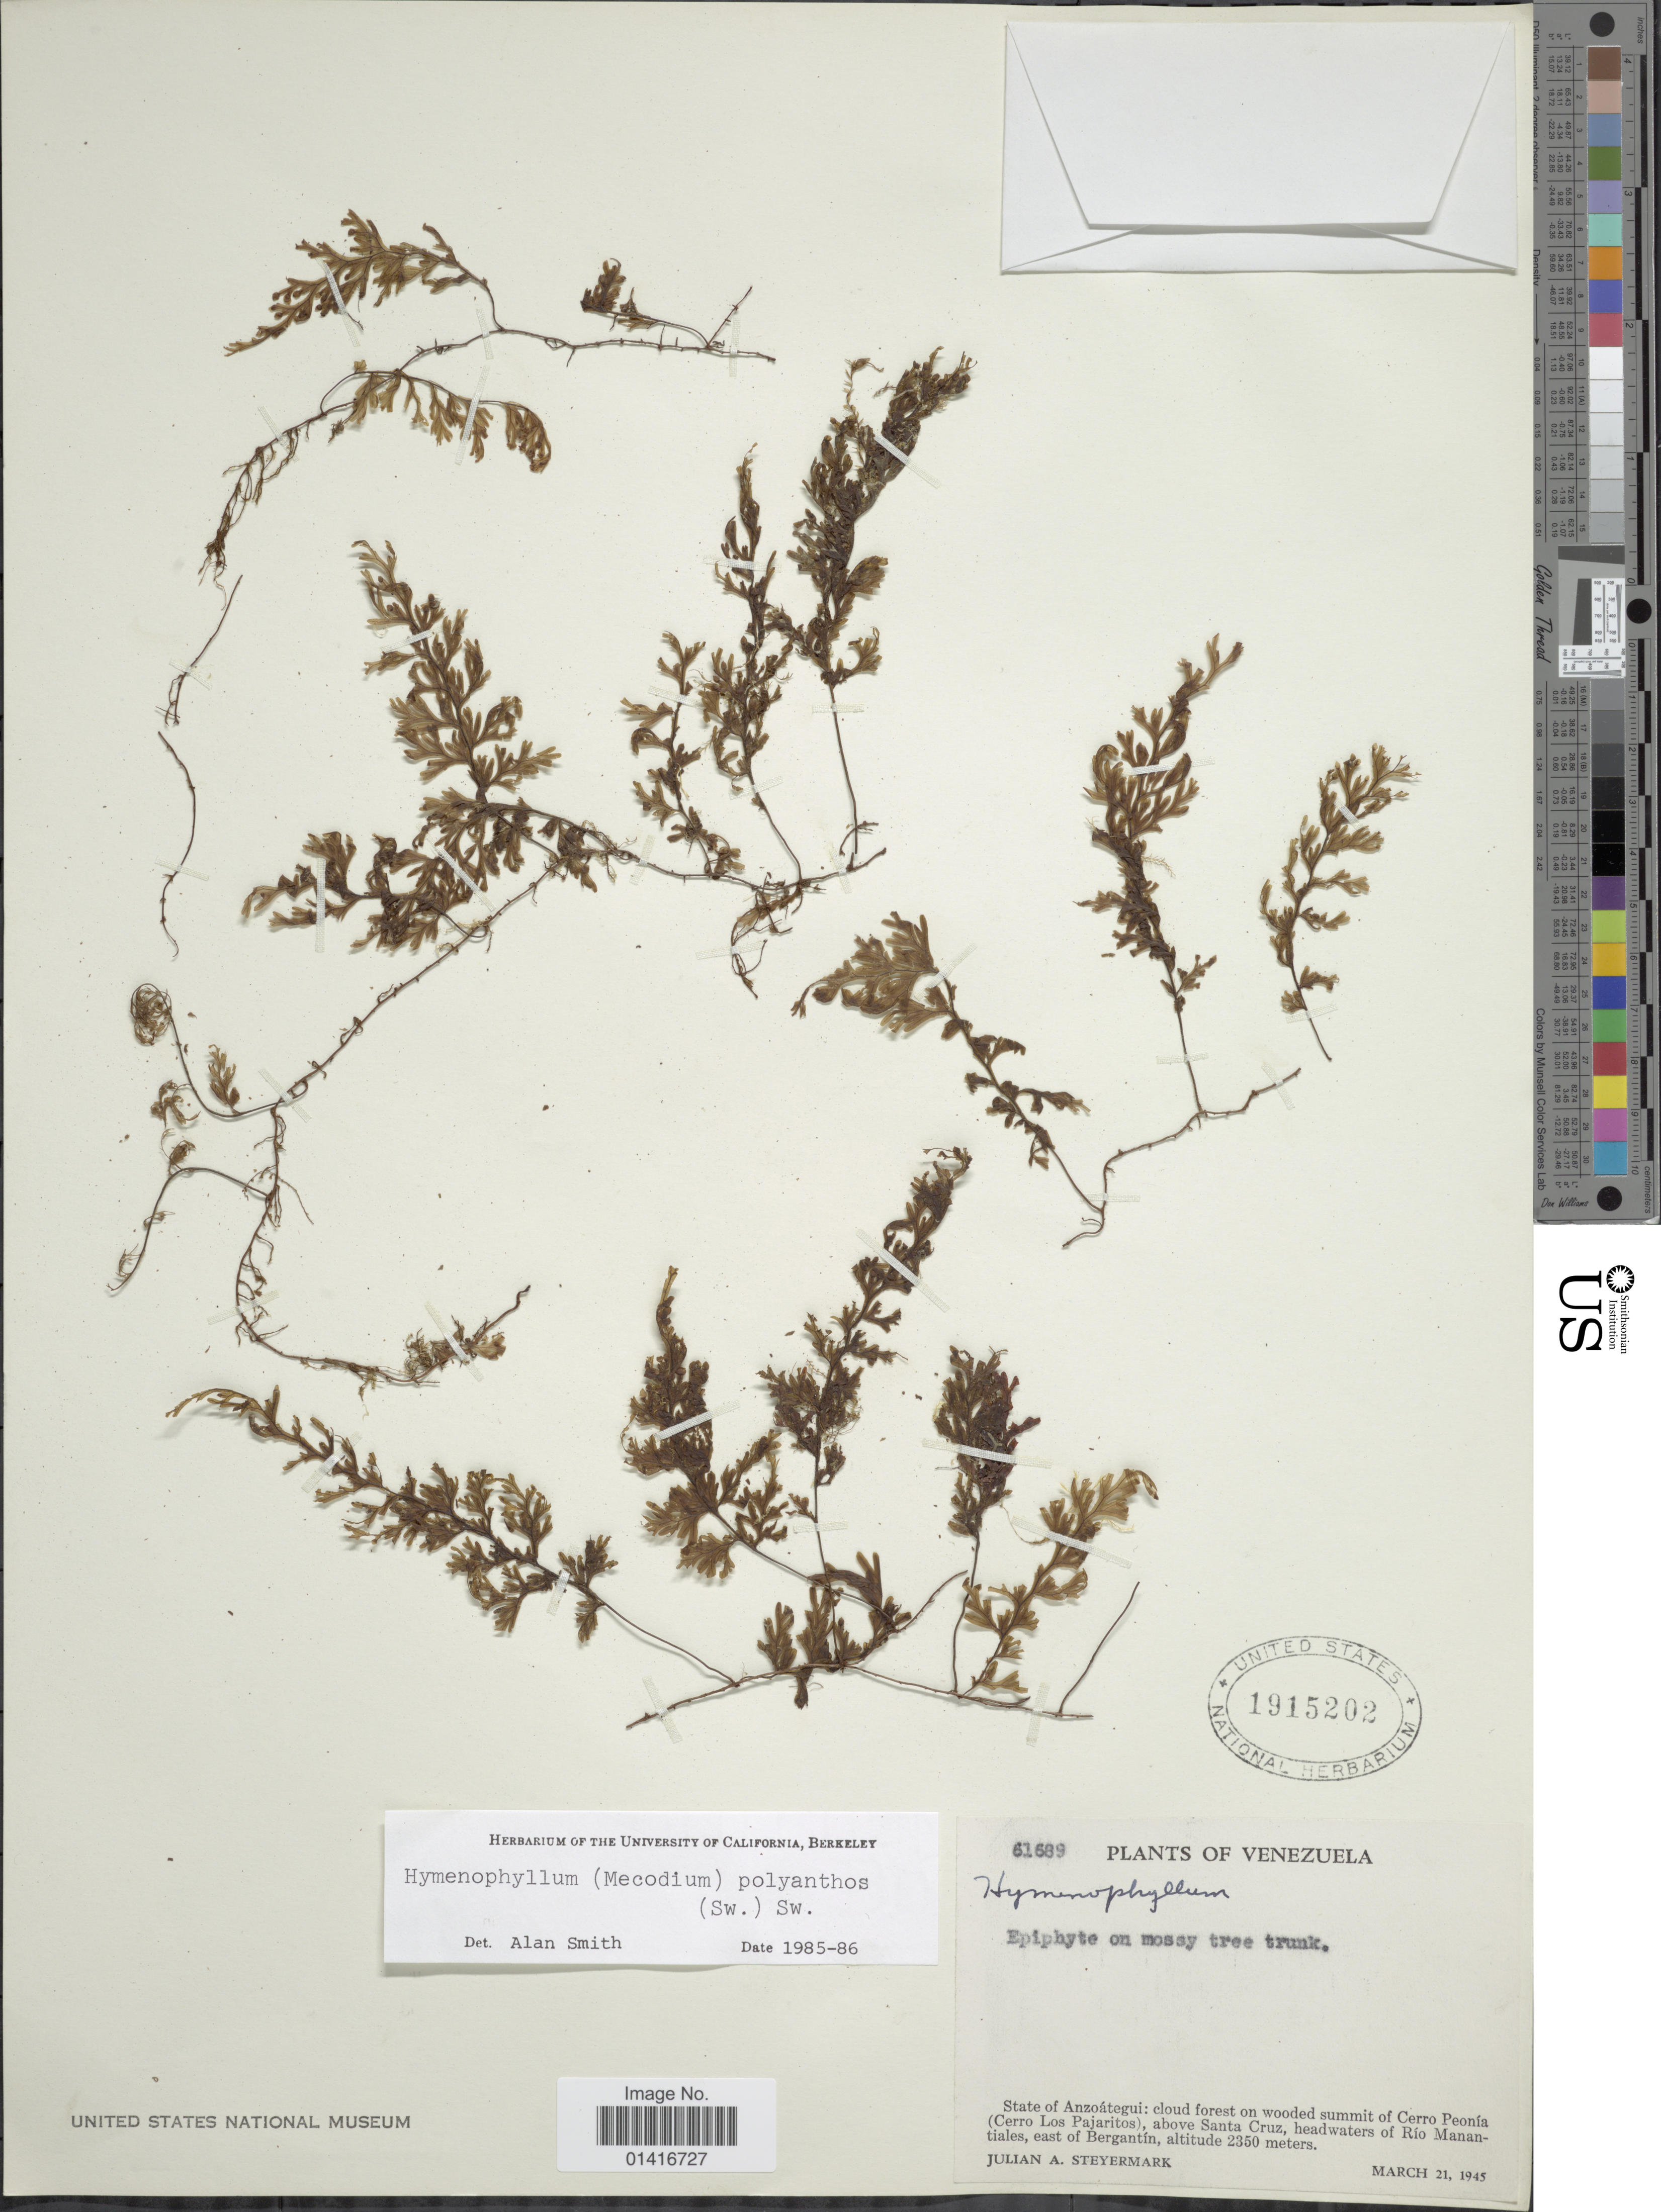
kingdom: Plantae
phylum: Tracheophyta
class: Polypodiopsida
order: Hymenophyllales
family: Hymenophyllaceae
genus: Hymenophyllum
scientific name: Hymenophyllum polyanthos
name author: (Sw.) Sw.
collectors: J. Steyermark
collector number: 61689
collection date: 1945-03-21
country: Venezuela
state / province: Anzoategui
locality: Cloud forest on wooded summit of cerro Peonía (Cerro Los Pajaritos), above Santa Cruz, headwaters of Río Manantiales, east of Bergantín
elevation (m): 2350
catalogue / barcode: US 1915202